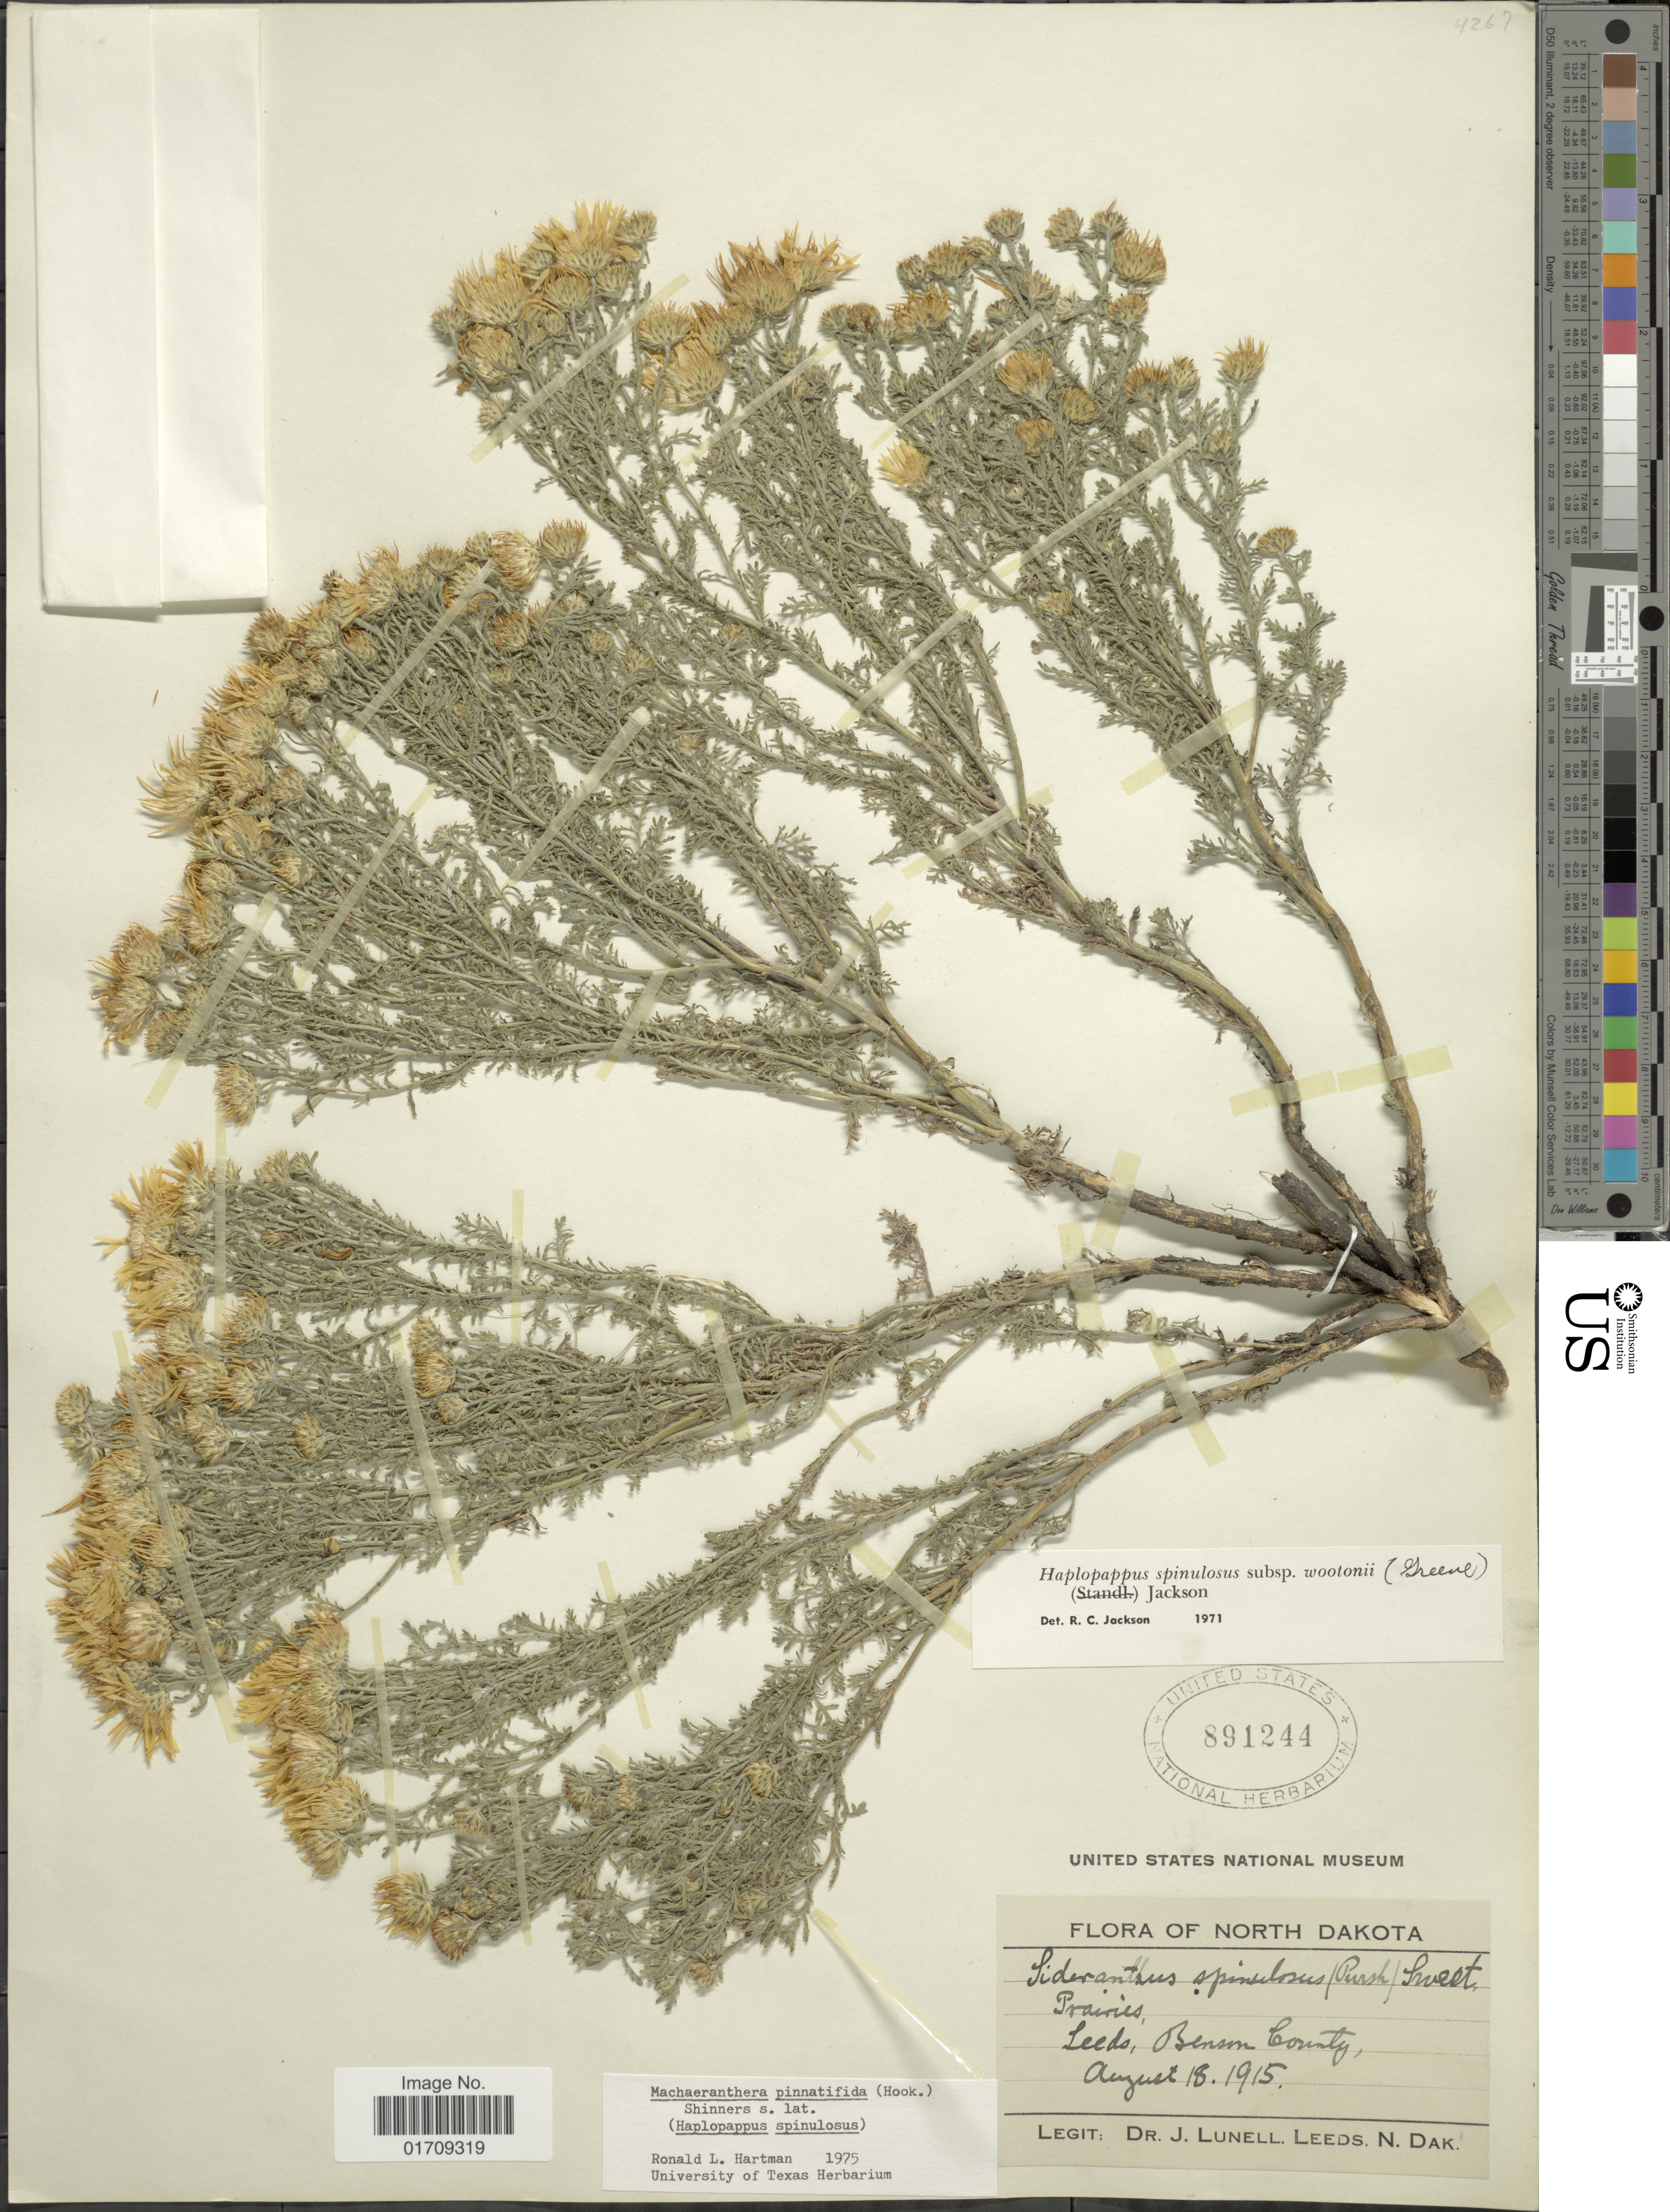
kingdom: Plantae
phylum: Tracheophyta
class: Magnoliopsida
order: Asterales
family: Asteraceae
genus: Machaeranthera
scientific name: Machaeranthera pinnatifida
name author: (Hook.) Shinners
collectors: J. Lunell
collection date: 1915-08-18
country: United States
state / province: North Dakota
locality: Leeds, Benson County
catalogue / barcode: US 891244